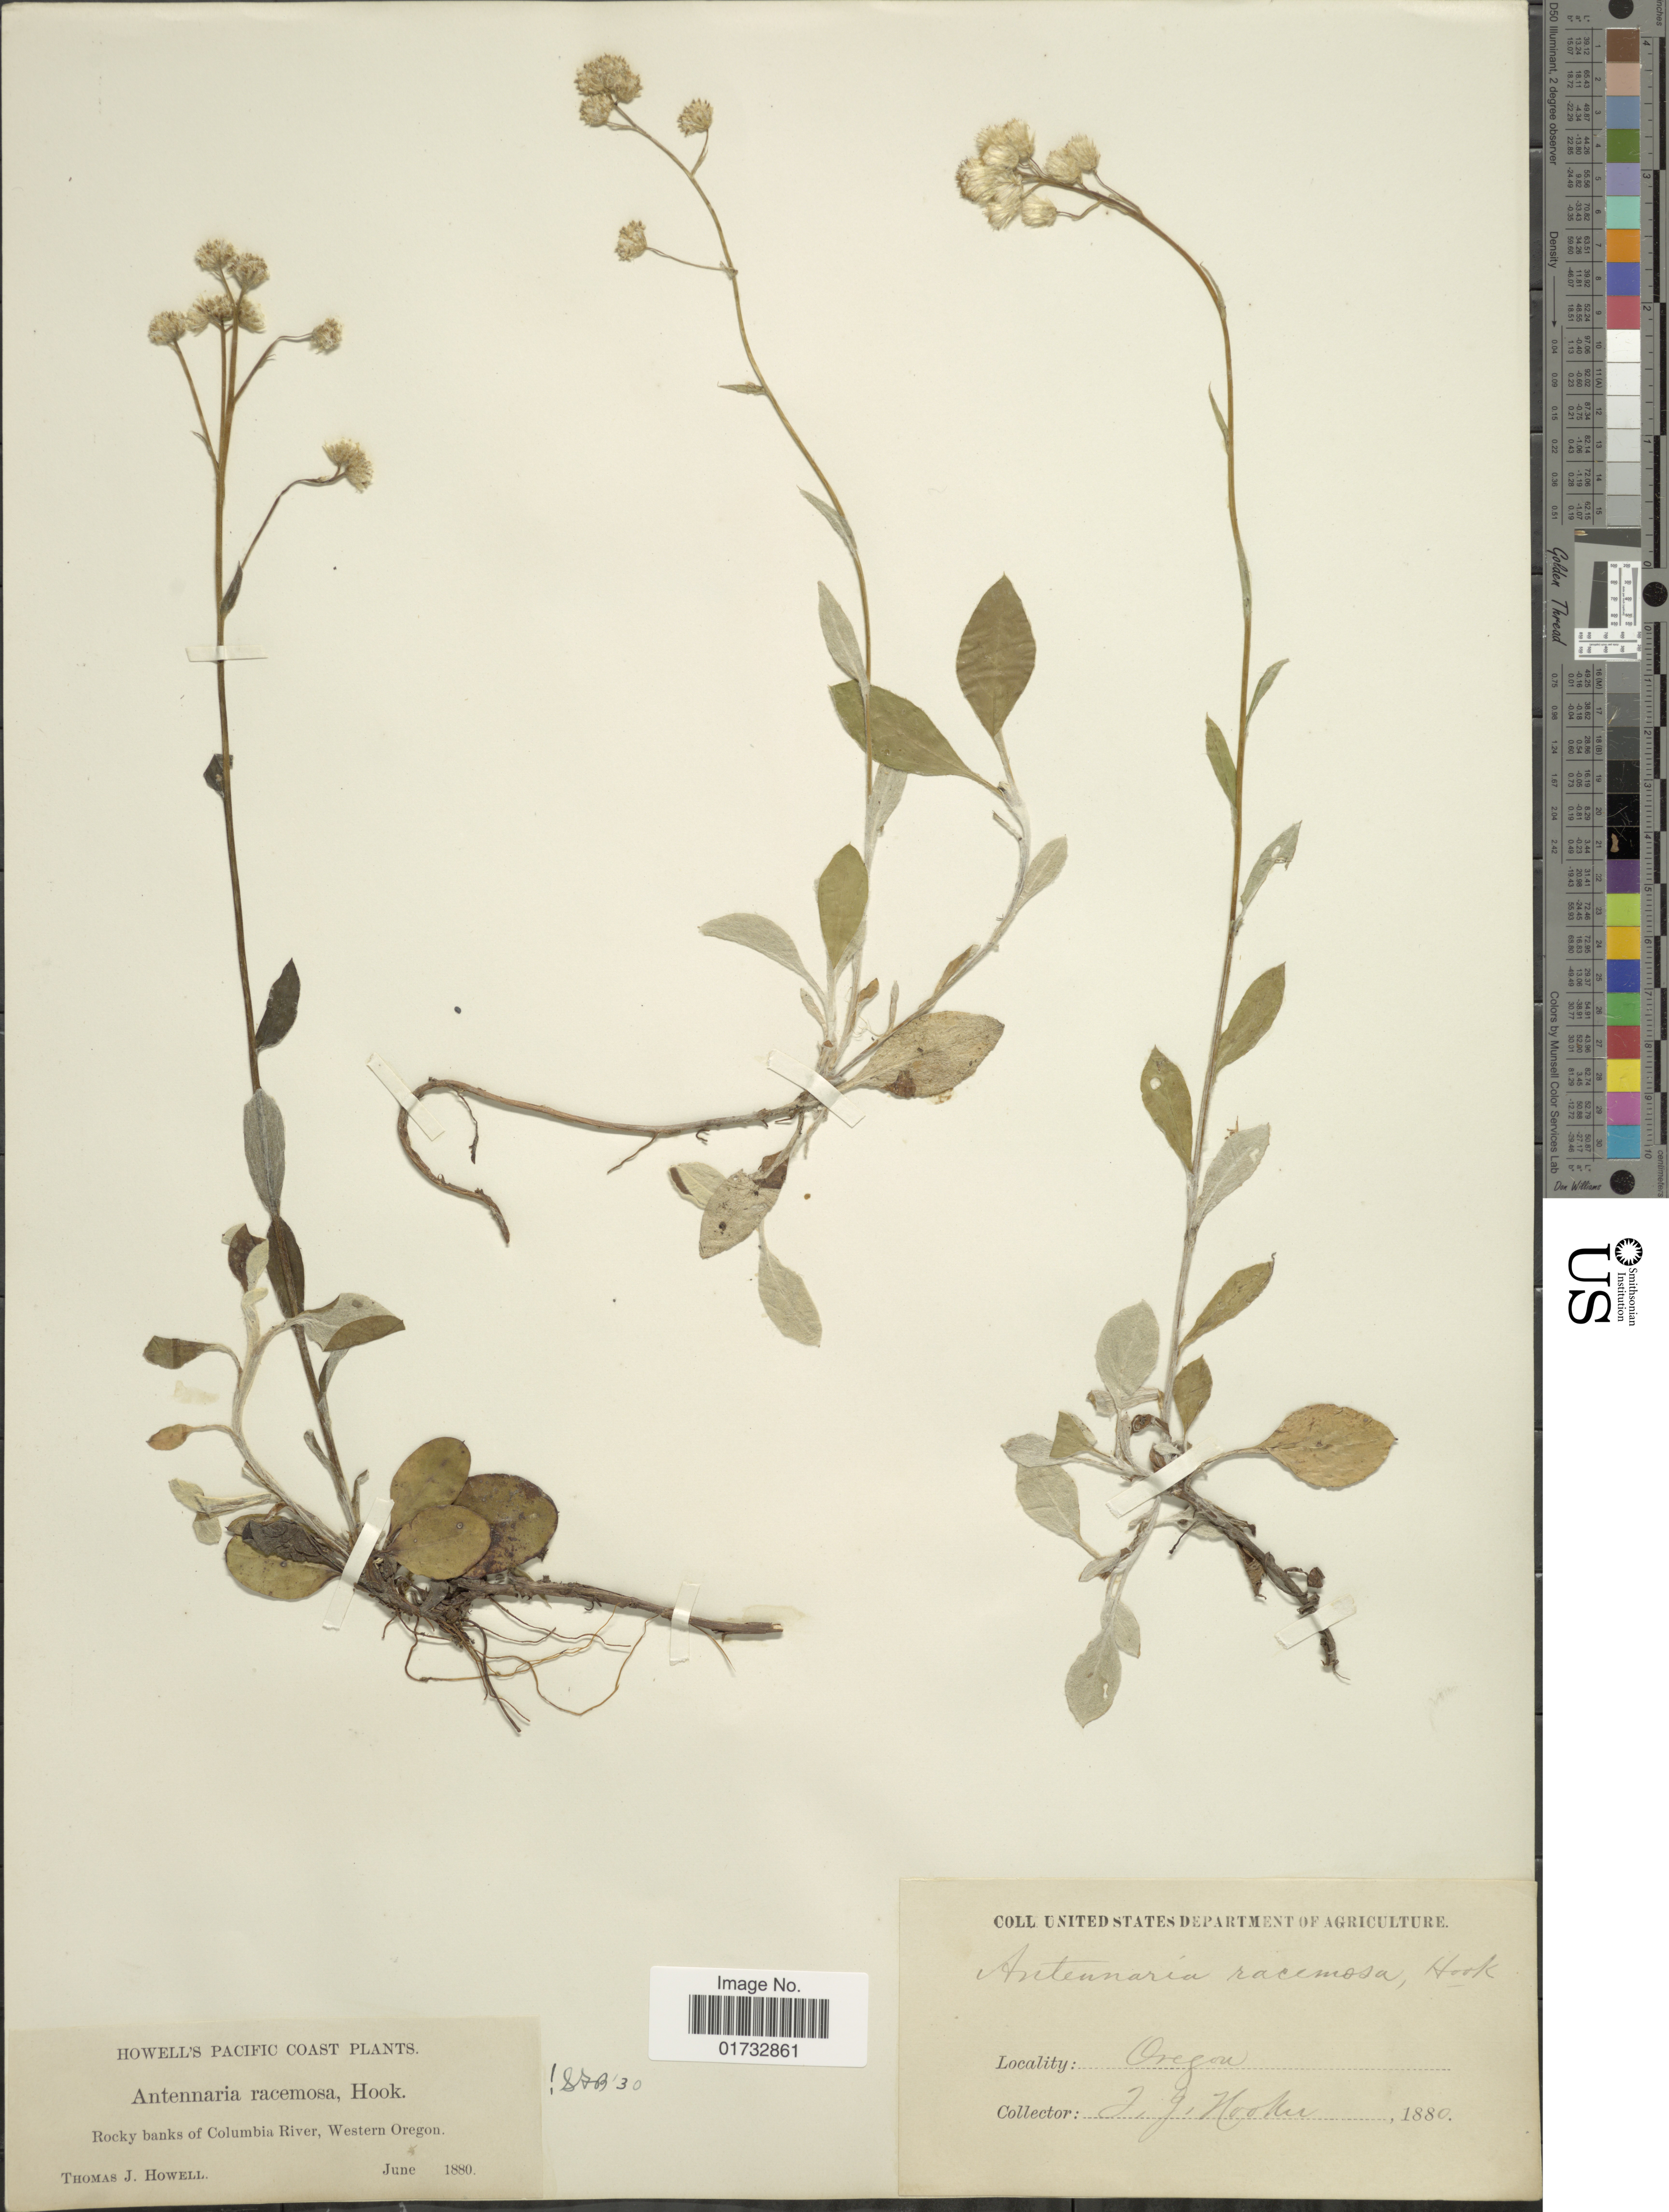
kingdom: Plantae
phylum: Tracheophyta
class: Magnoliopsida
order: Asterales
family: Asteraceae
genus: Antennaria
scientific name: Antennaria racemosa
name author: Hook.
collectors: T. J. Howell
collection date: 1880-06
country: United States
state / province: Oregon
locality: Pacific Coast, rocky banks of Columbia River, Western Oregon